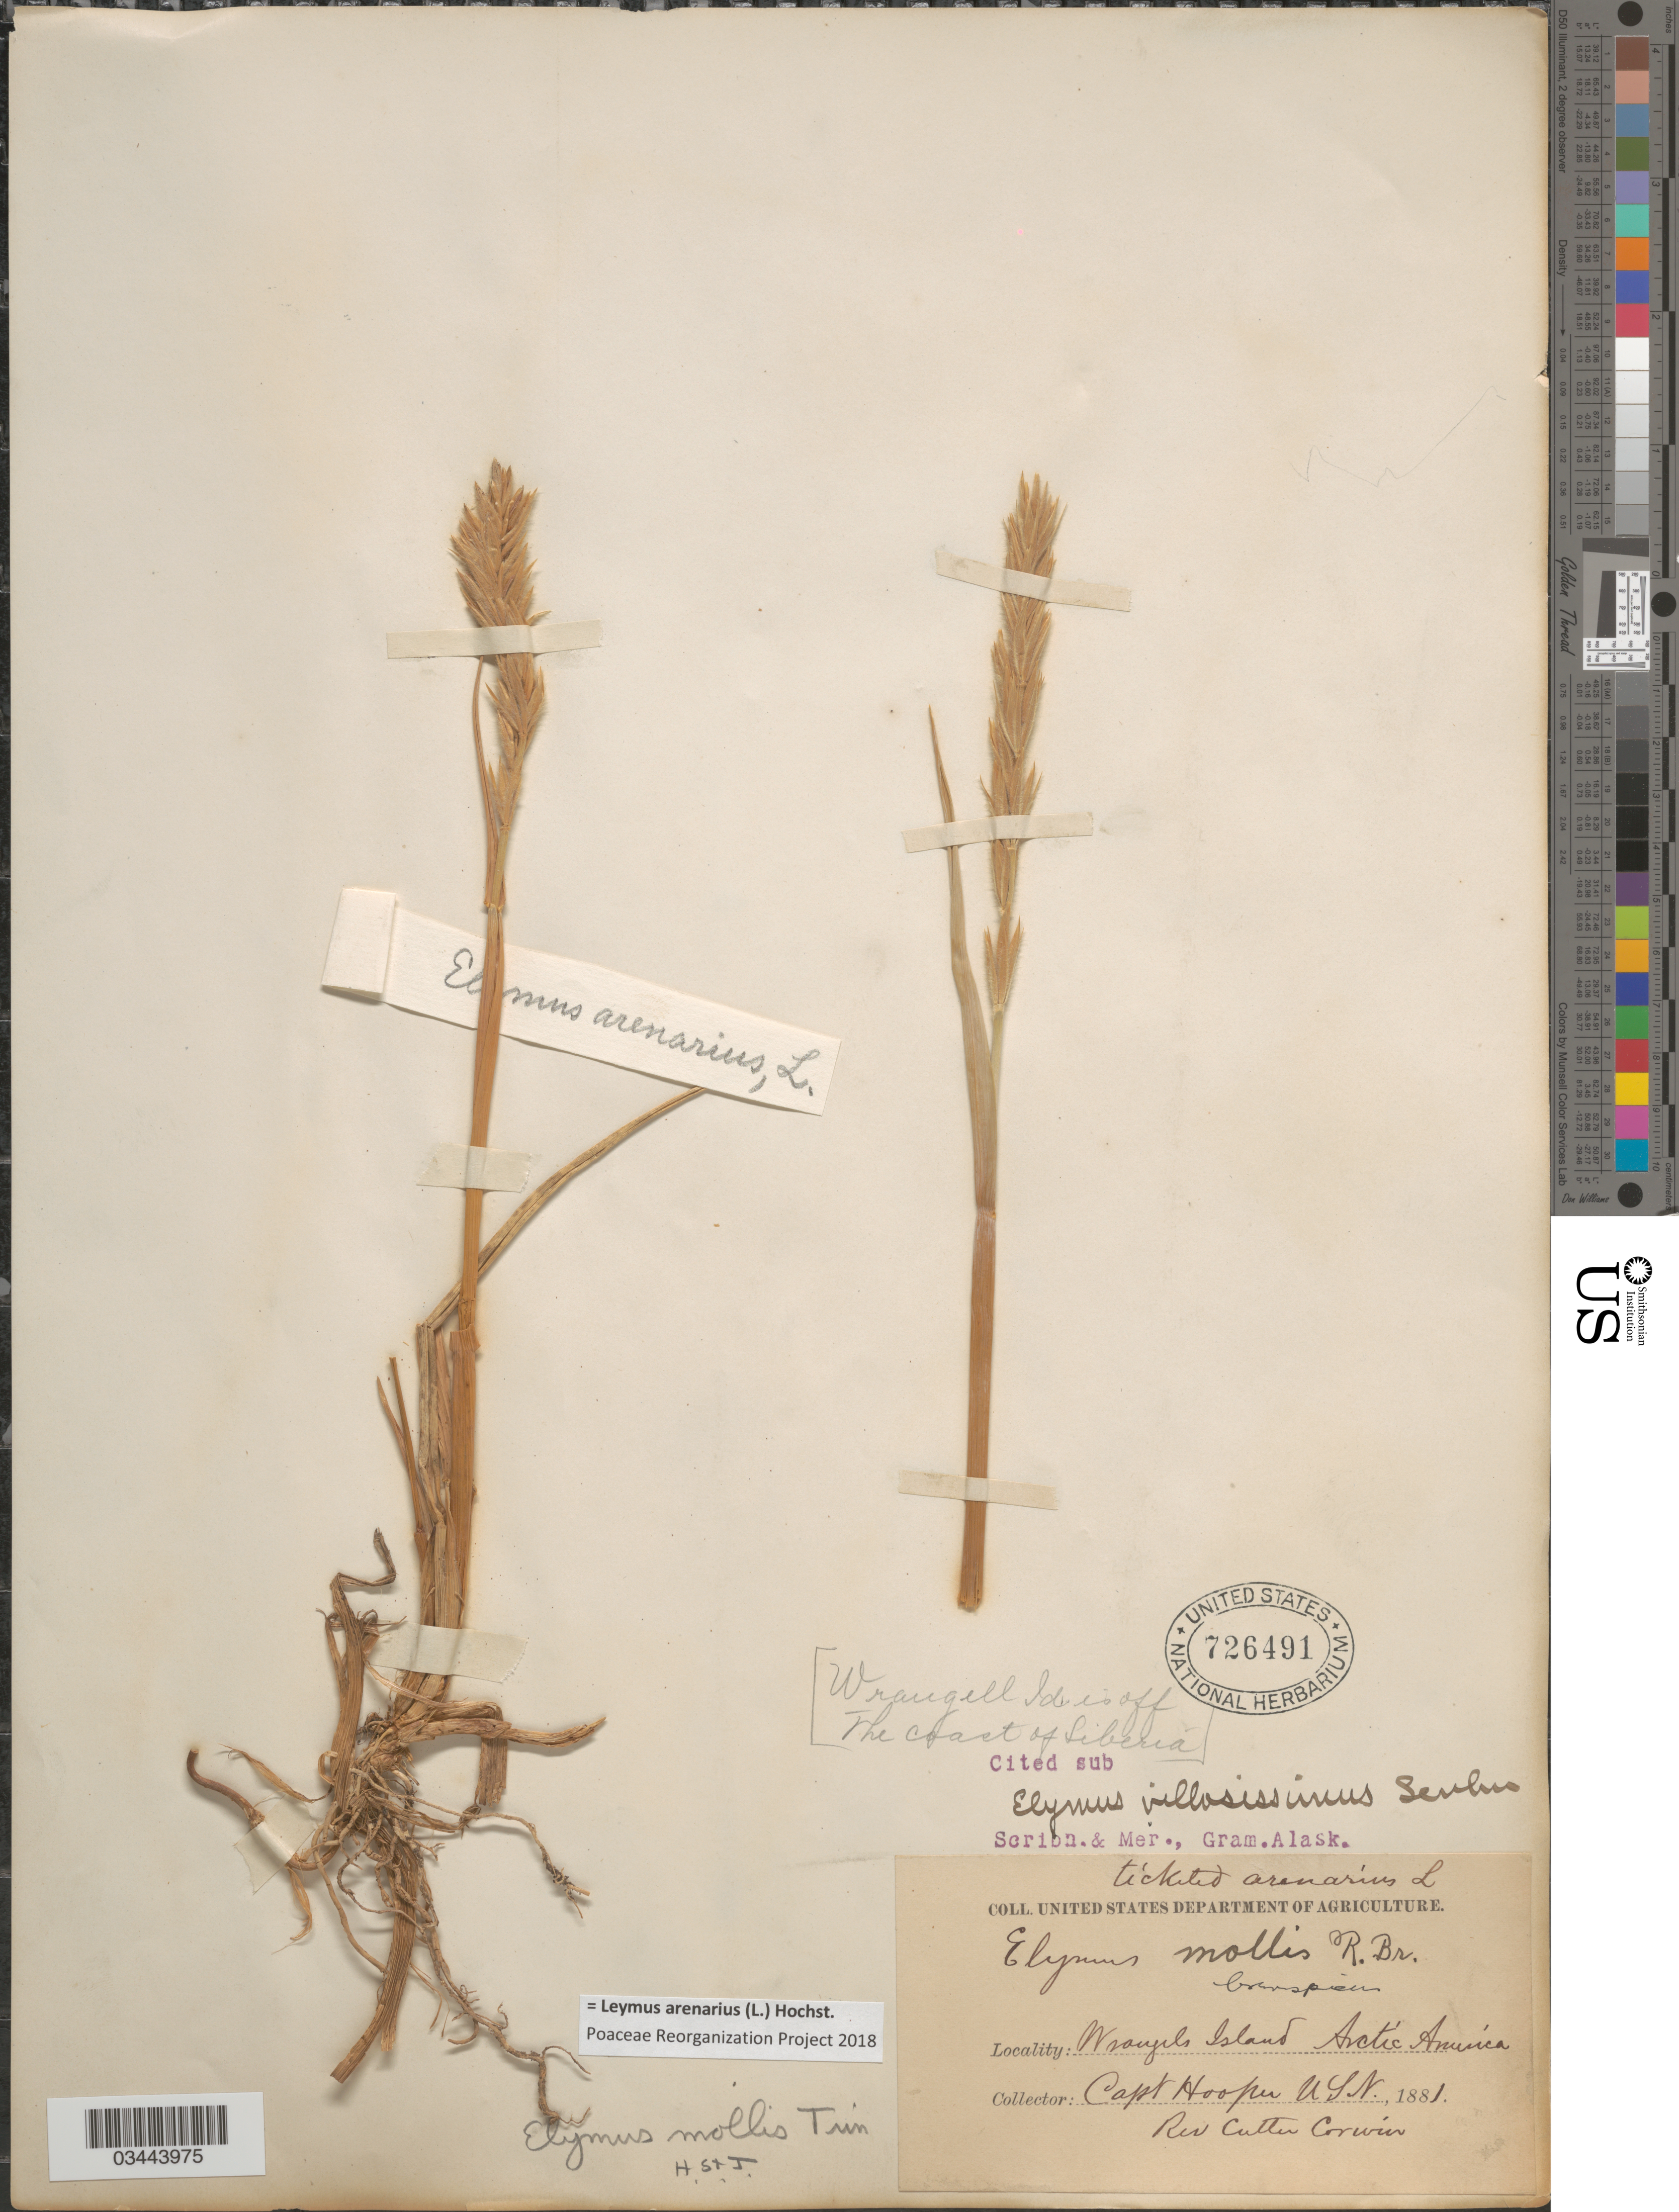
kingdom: Plantae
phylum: Tracheophyta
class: Liliopsida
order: Poales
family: Poaceae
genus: Leymus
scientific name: Leymus arenarius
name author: (L.) Hochst.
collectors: C. Hooper & Corwin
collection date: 1881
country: Russian Federation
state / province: Chukotka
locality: Wrangels Island. Arctic America. [Wrangell Id is off The Coast of Siberia].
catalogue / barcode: US 726491